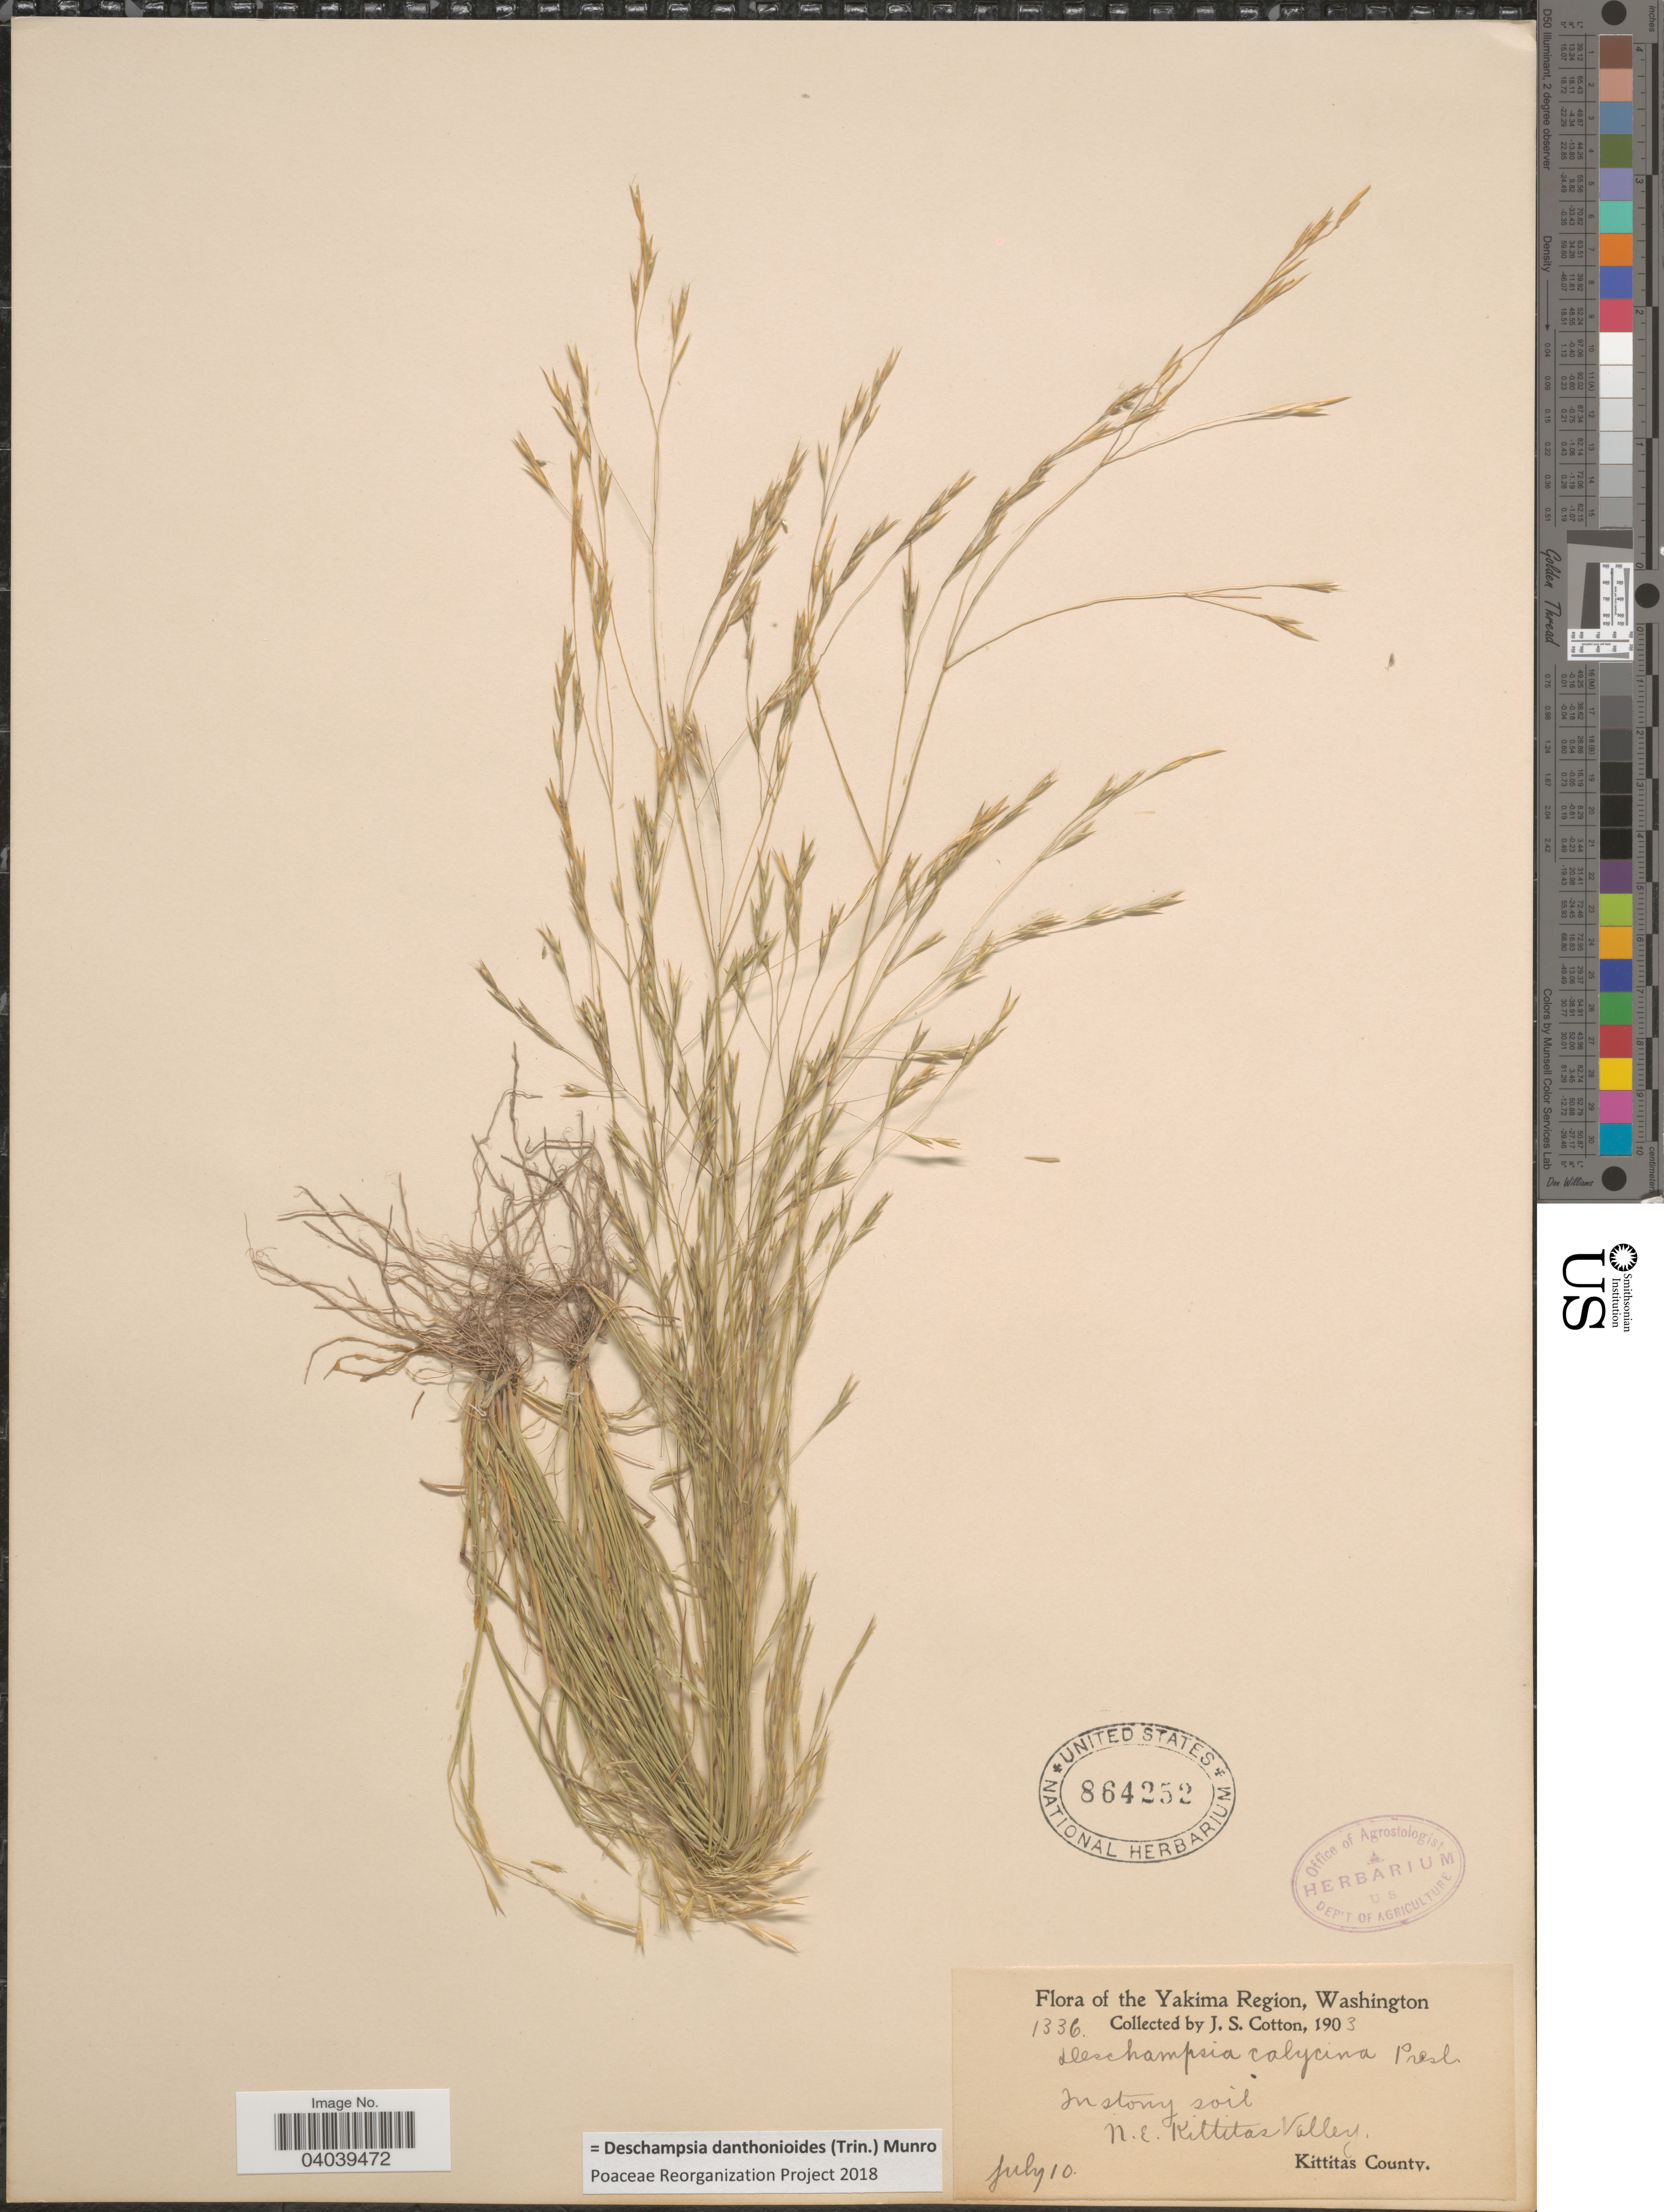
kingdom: Plantae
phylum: Tracheophyta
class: Liliopsida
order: Poales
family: Poaceae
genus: Deschampsia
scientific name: Deschampsia danthonioides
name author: (Trin.) Munro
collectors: J. S. Cotton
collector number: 1336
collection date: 1903-07-10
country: United States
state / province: Washington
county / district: Kittitas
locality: Yakima Region. In stony soil. N.E. Kittitas Valley. Kittitas County.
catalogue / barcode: US 864252